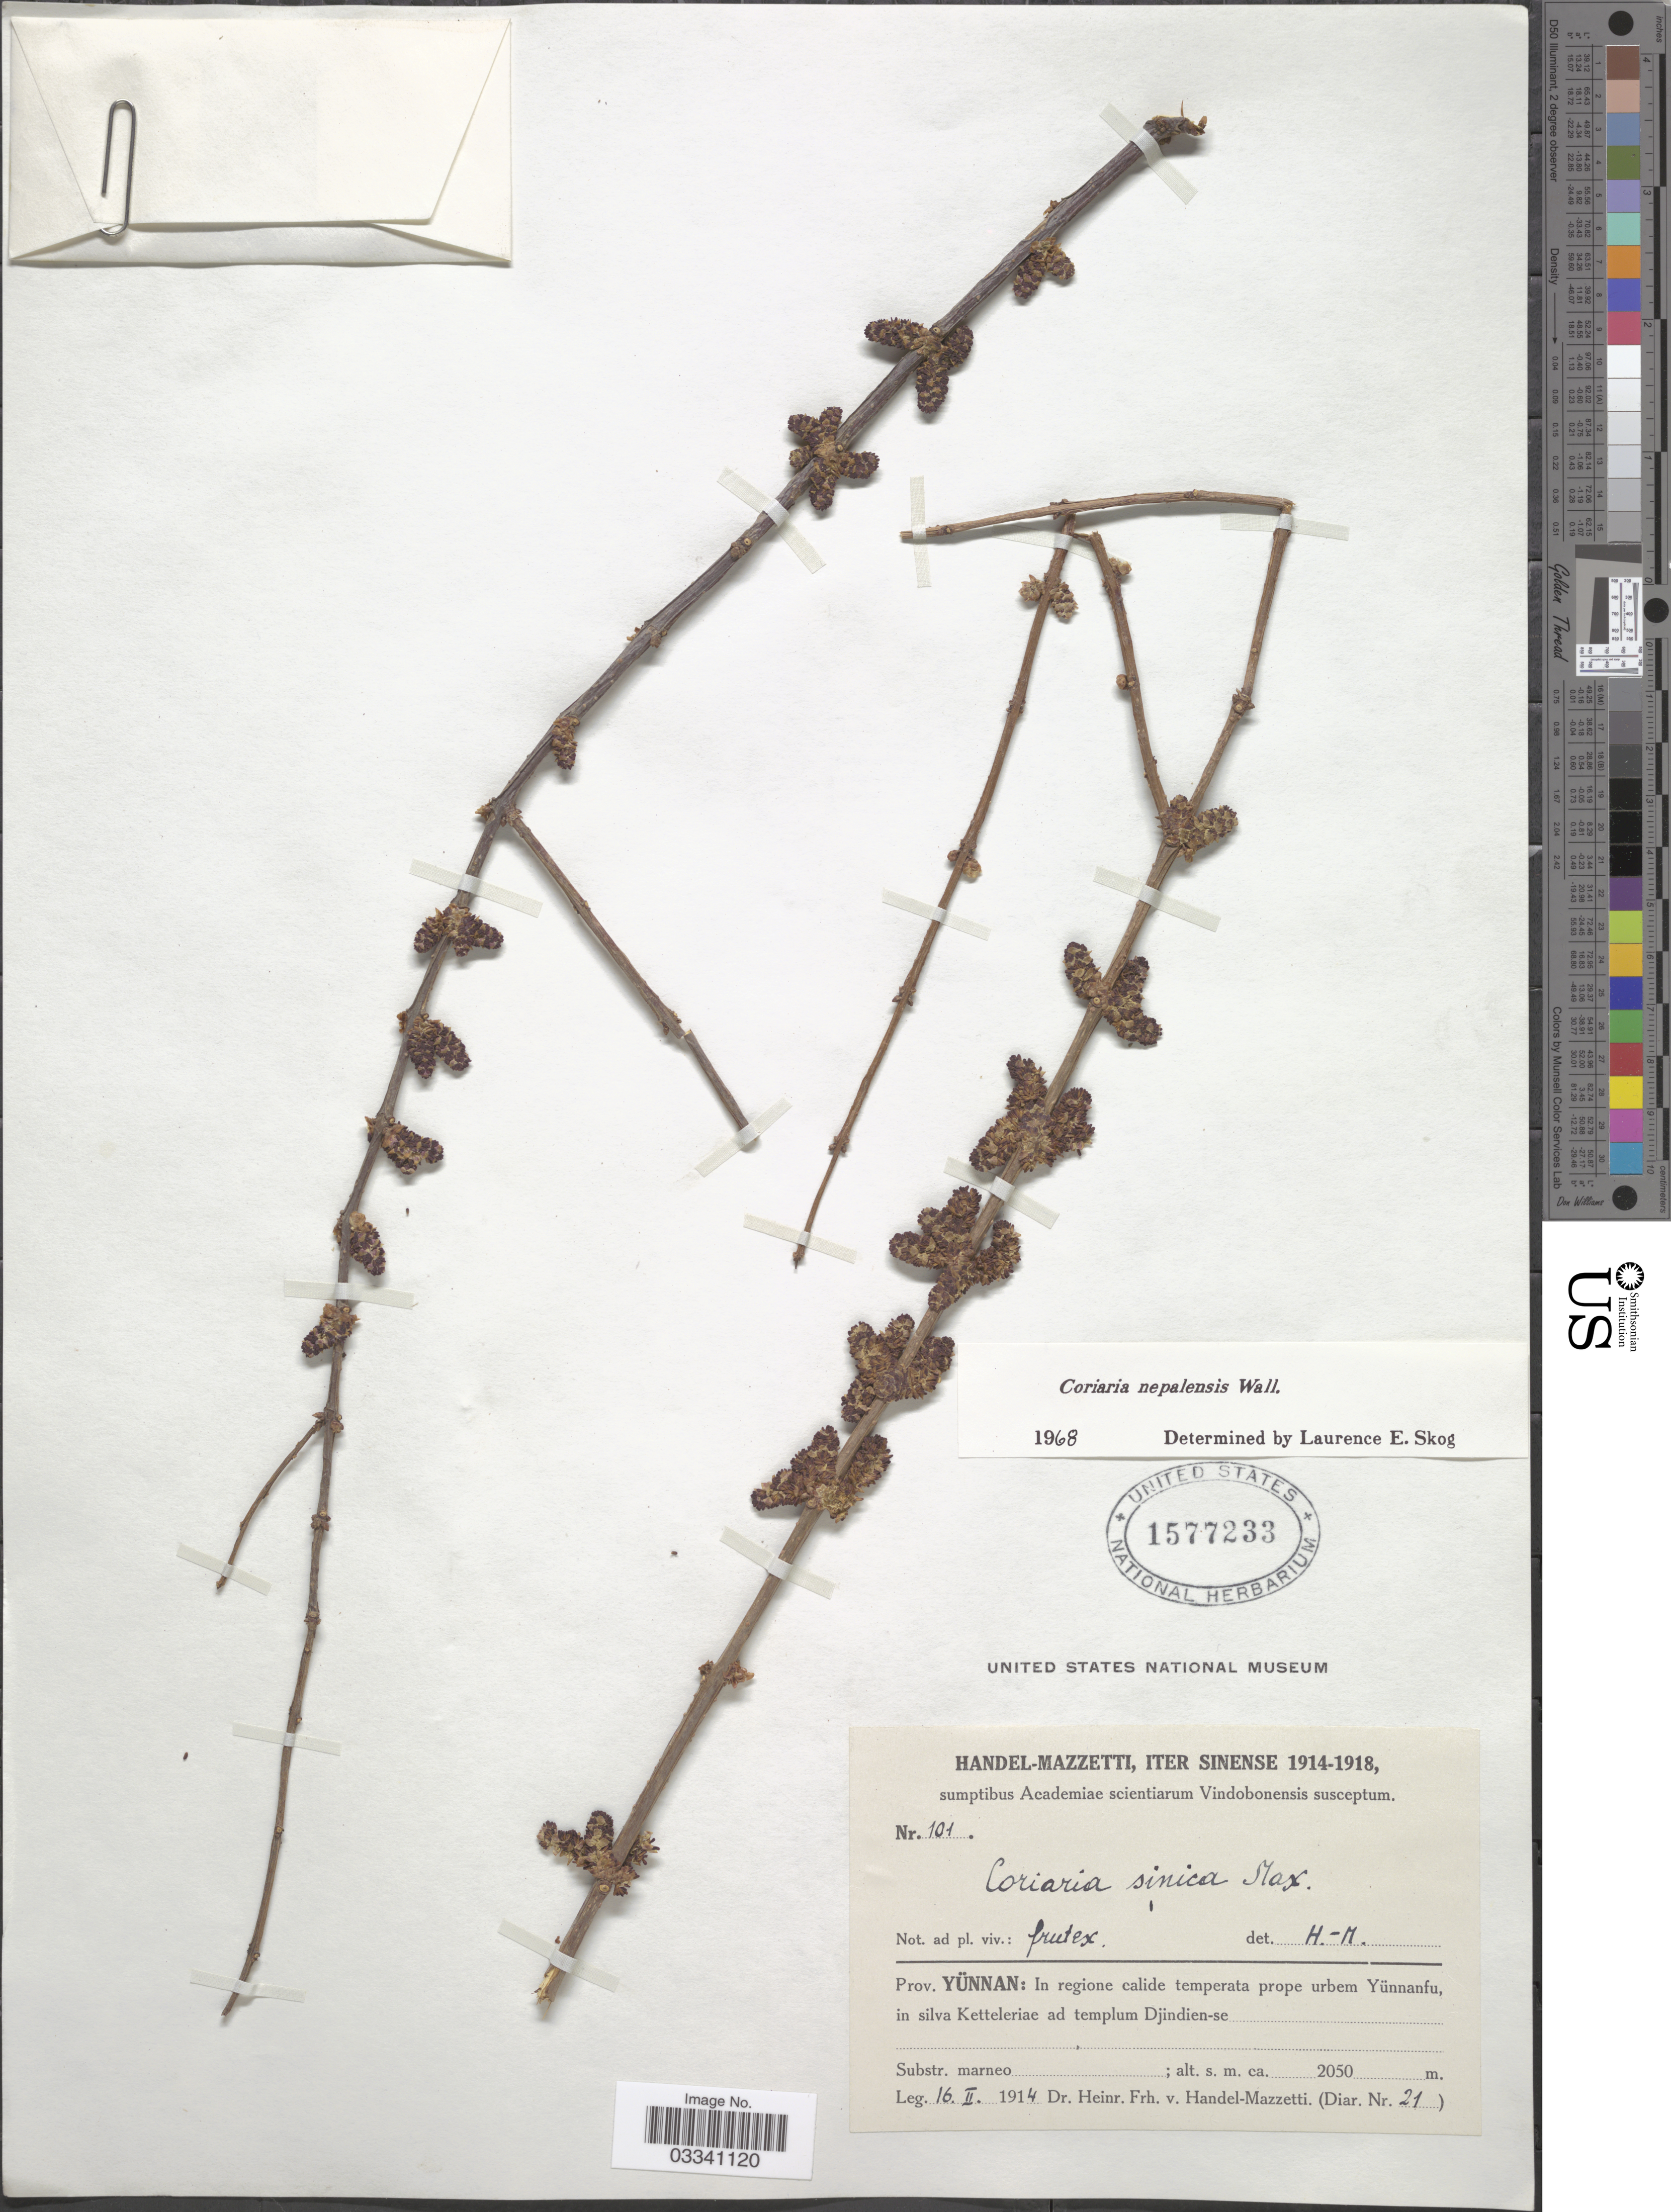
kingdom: Plantae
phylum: Tracheophyta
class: Magnoliopsida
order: Cucurbitales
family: Coriariaceae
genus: Coriaria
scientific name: Coriaria nepalensis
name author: Wall.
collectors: H. Handel-Mazzetti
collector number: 101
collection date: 1914-02-16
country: China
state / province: Yunnan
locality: In regione calide temperata prope urbem Yünnanfu, in silva Ketteleriae ad templum Djindien-se.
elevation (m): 2050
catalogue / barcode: US 1577233